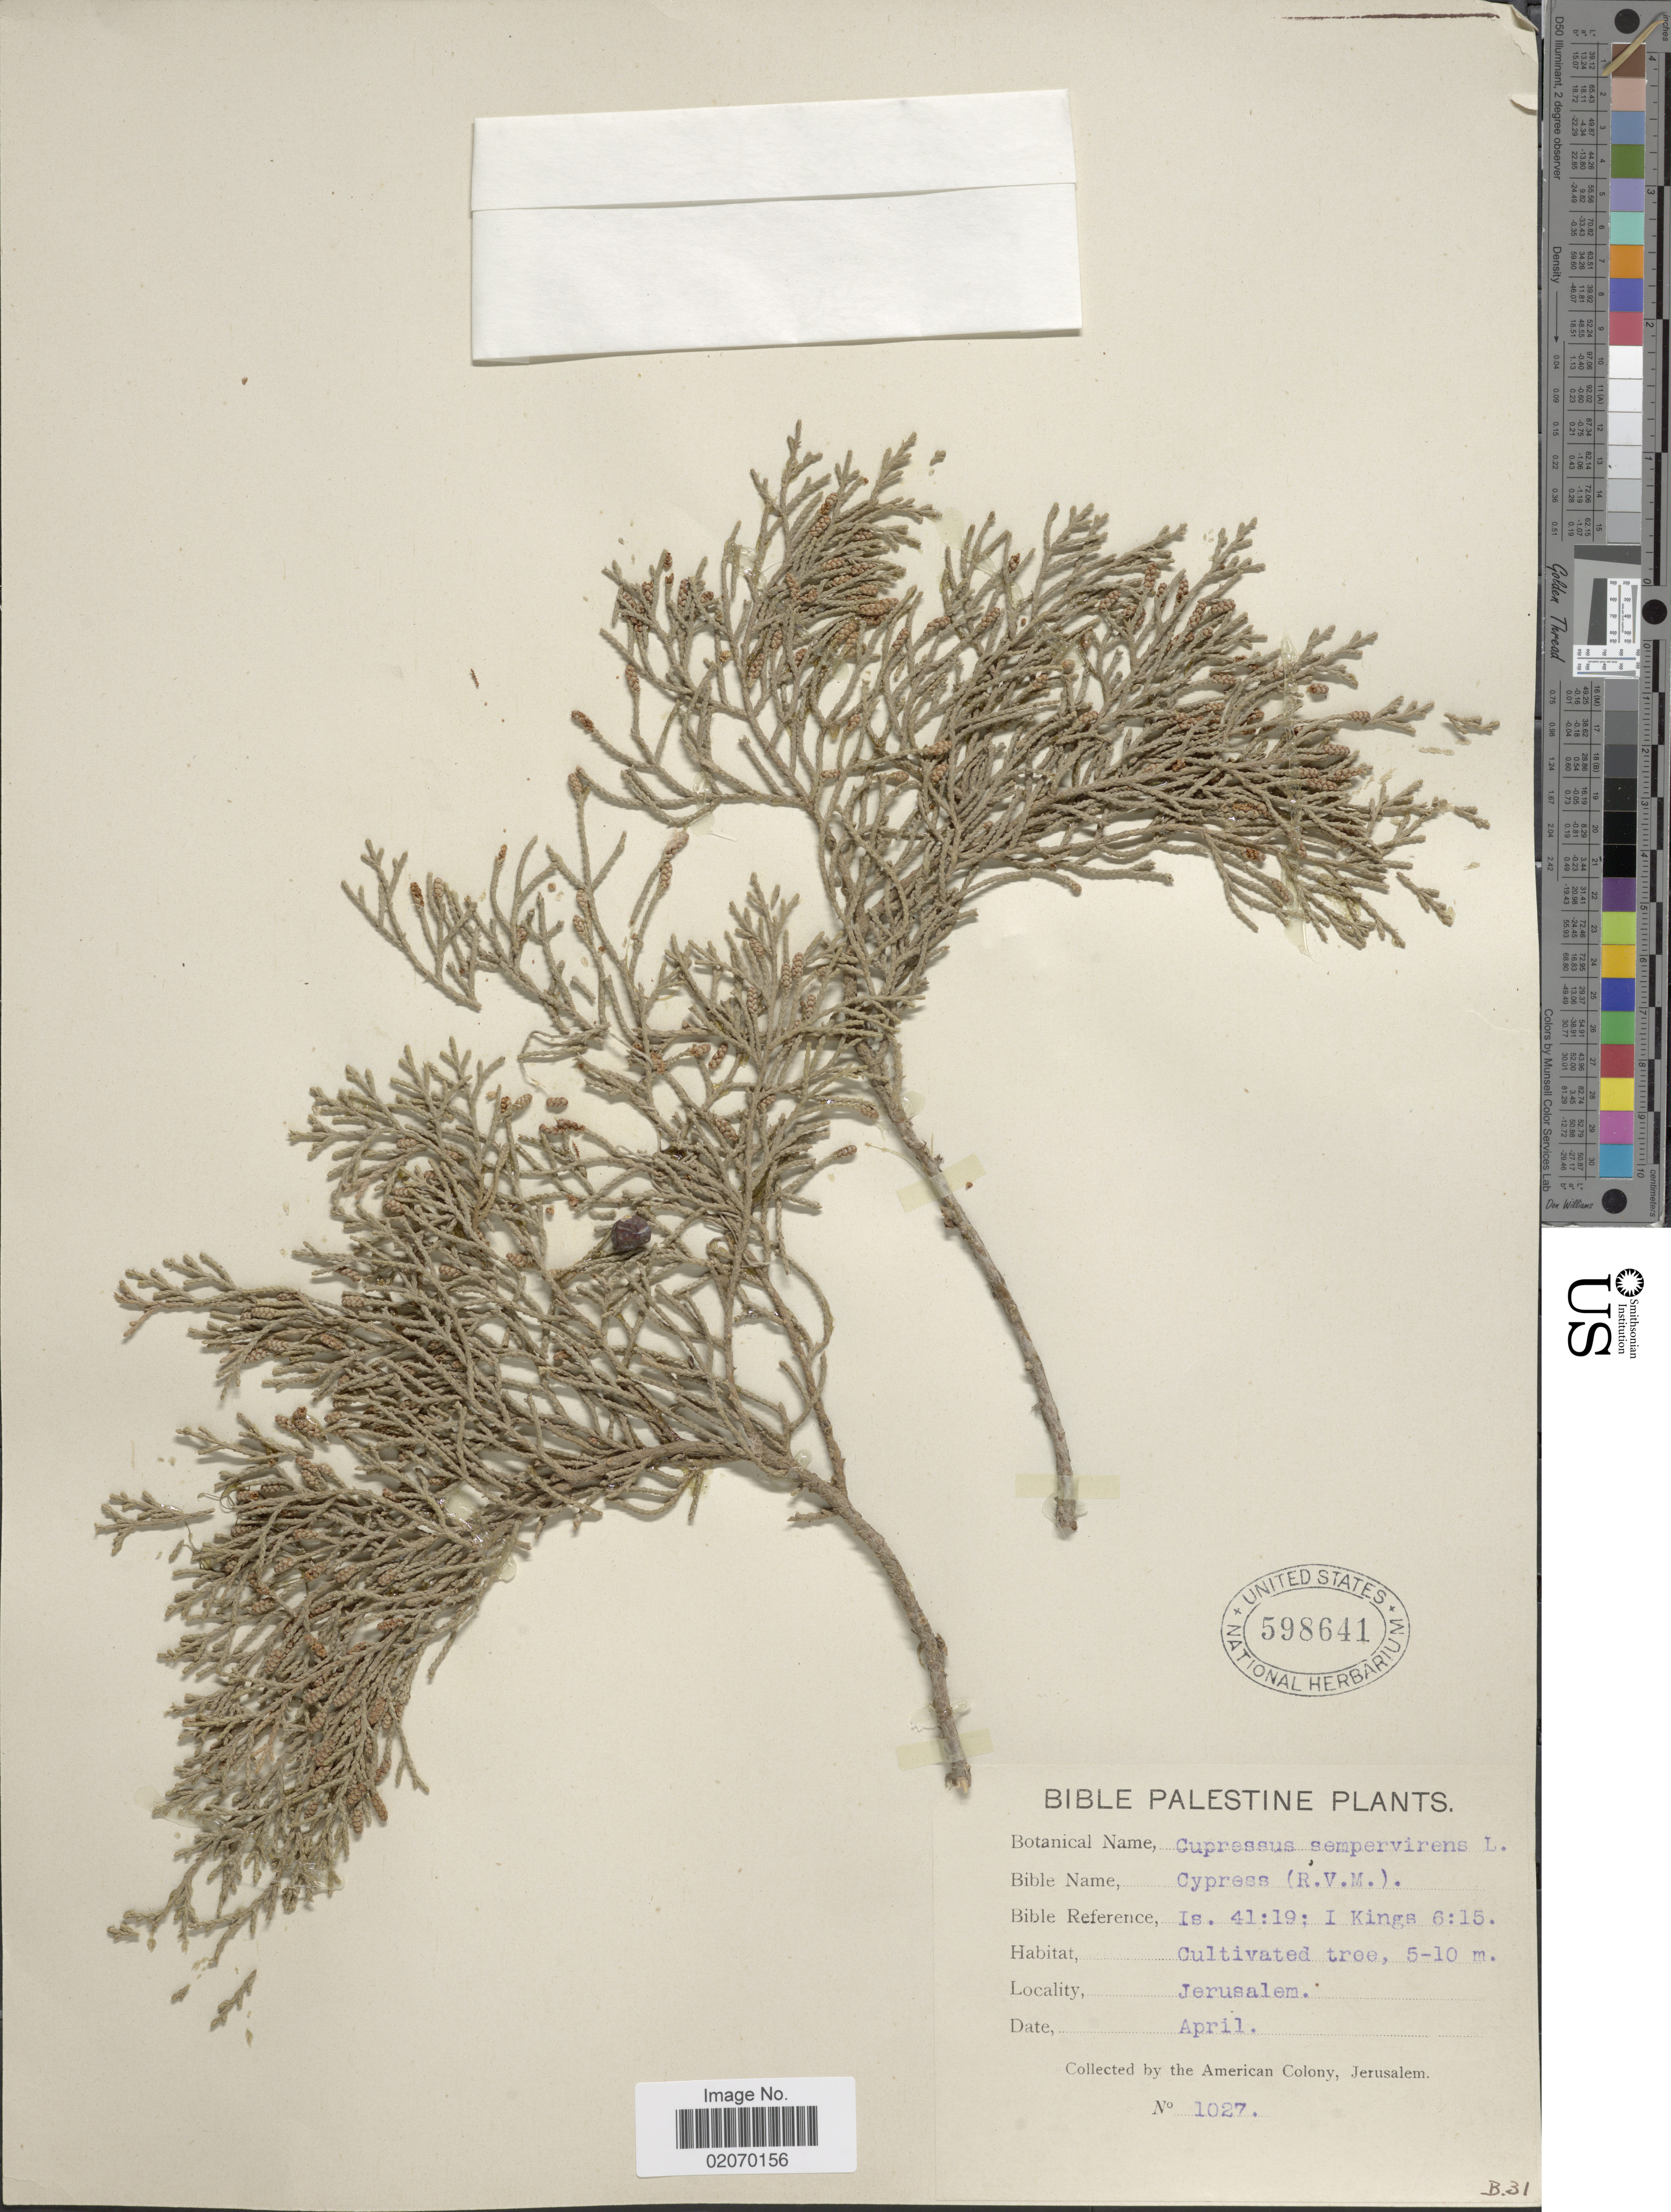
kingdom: Plantae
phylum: Tracheophyta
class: Pinopsida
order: Pinales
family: Cupressaceae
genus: Cupressus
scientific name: Cupressus sempervirens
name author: L.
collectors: American Colony, Jerusalem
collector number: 1027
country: Israel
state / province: Jerusalem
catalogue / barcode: US 598641